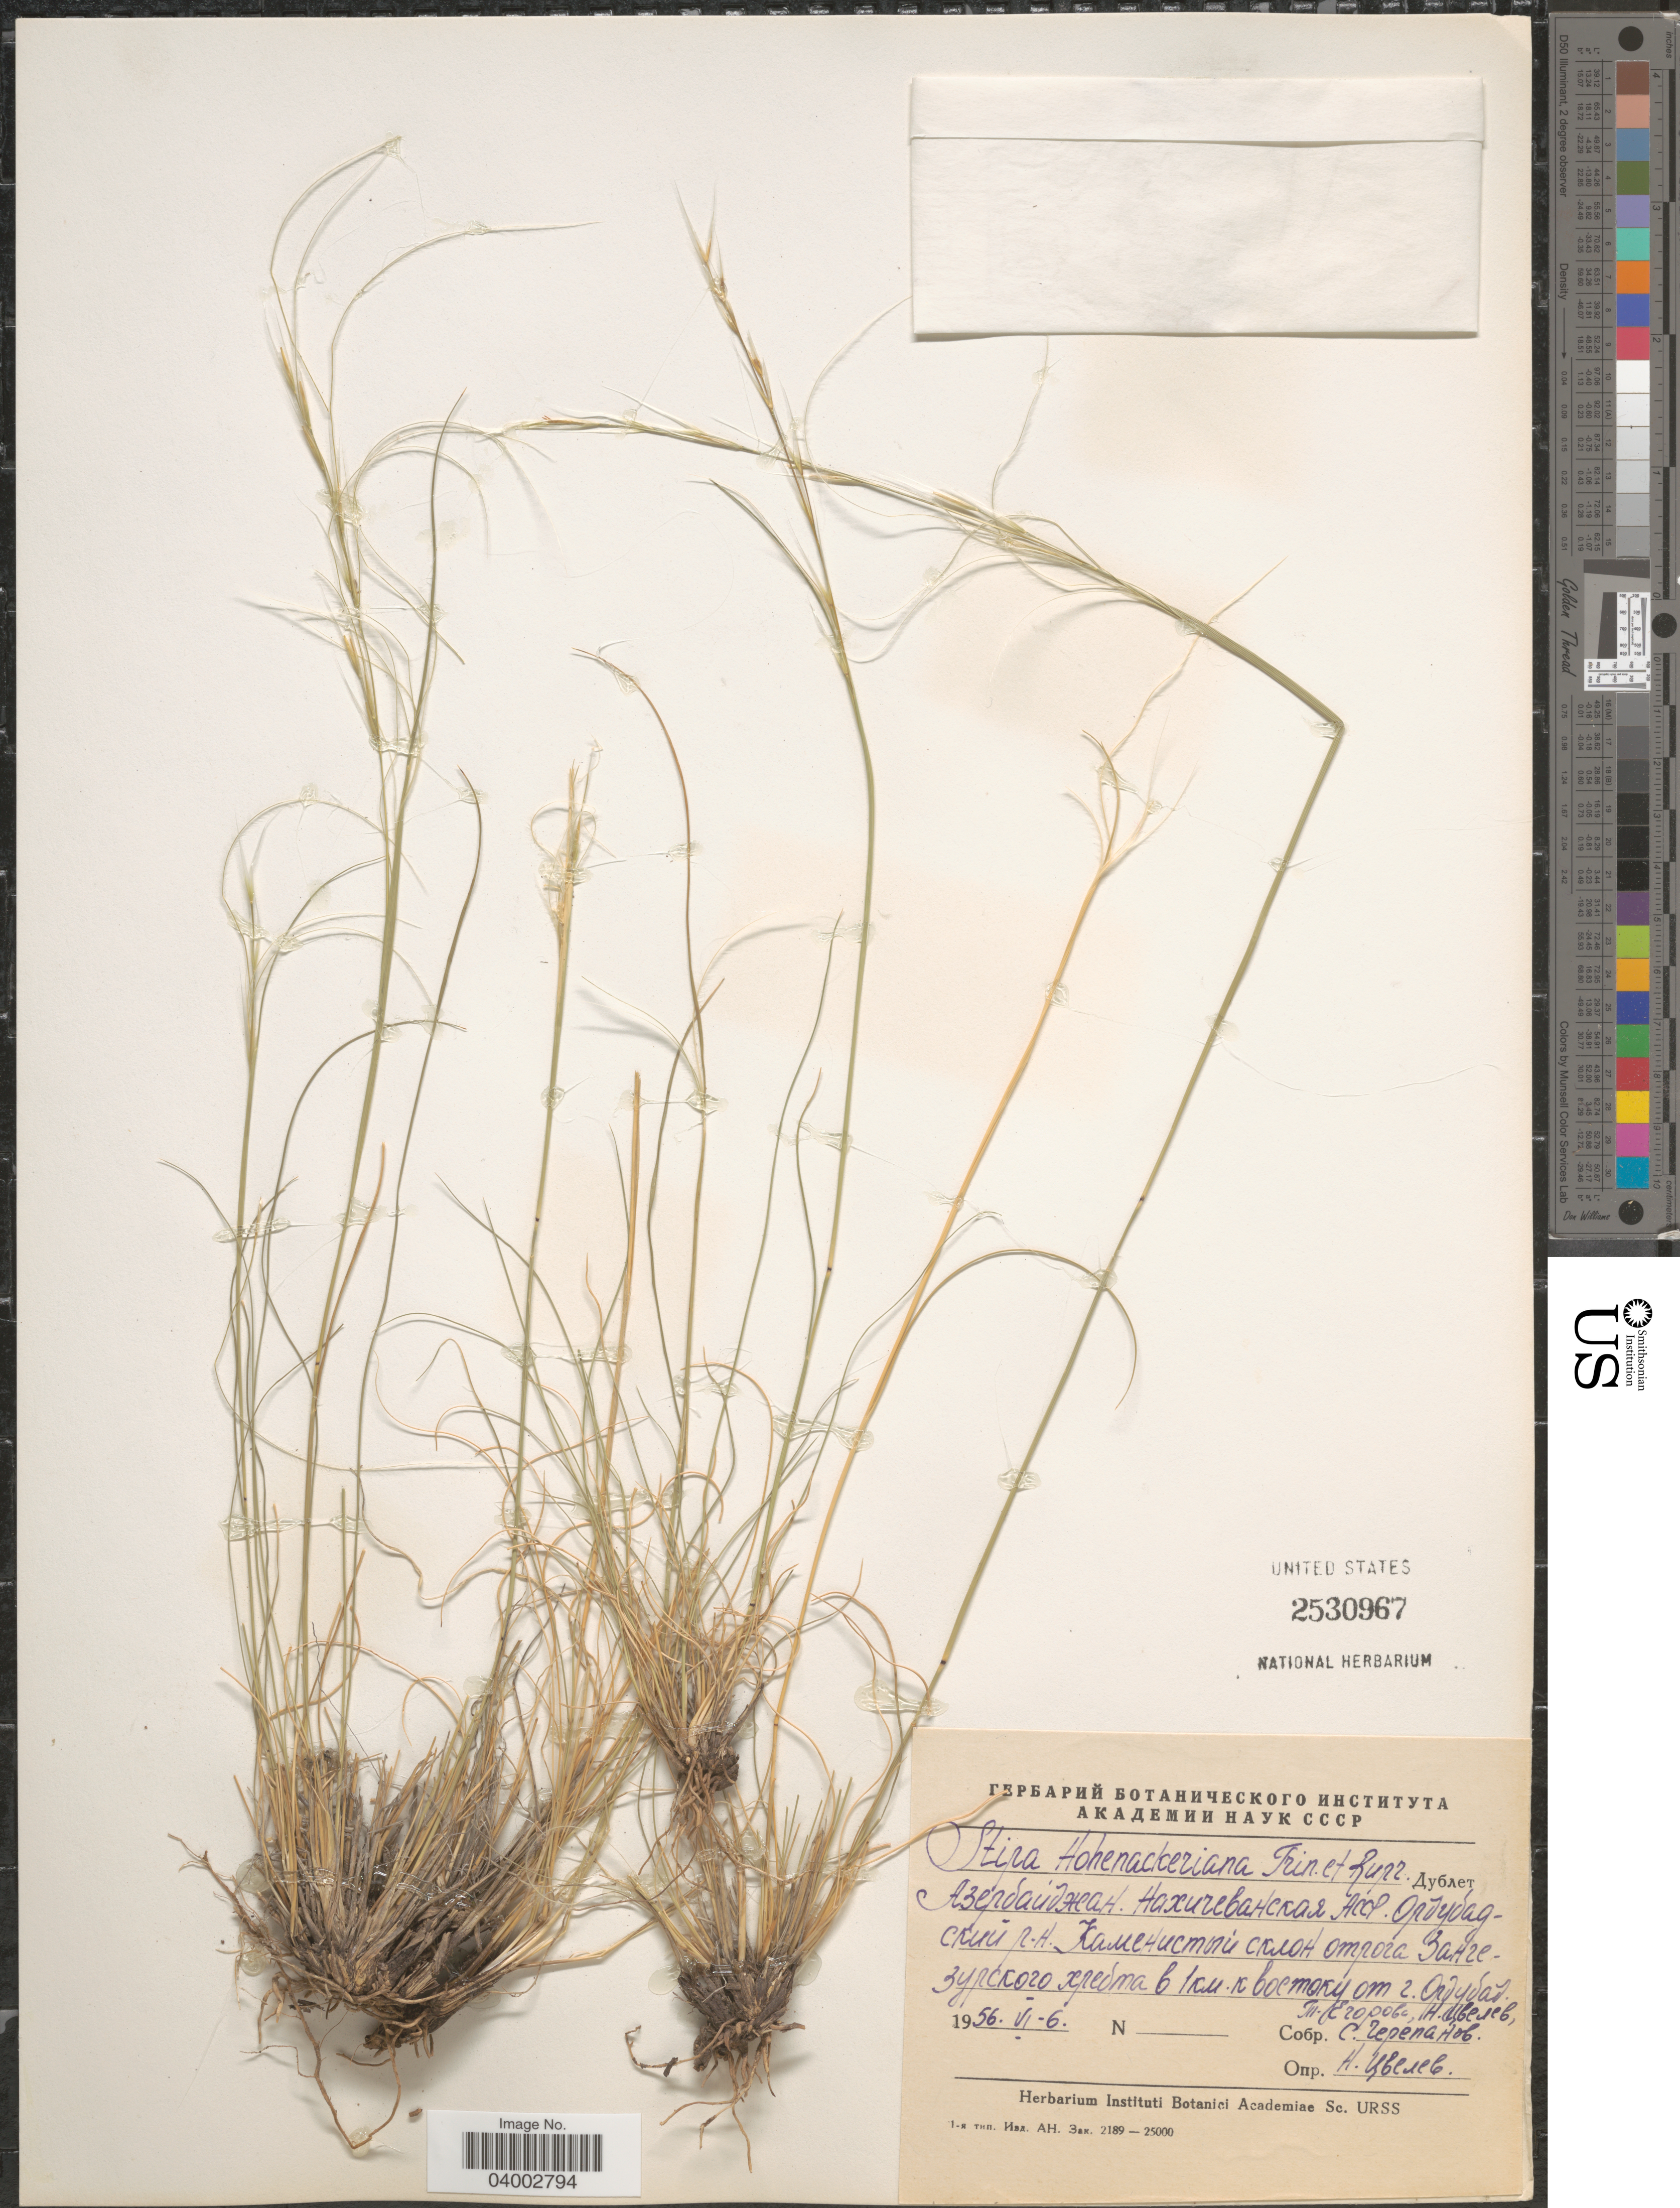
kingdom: Plantae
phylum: Tracheophyta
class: Liliopsida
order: Poales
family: Poaceae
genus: Stipa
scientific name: Stipa hohenackeriana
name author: Trin. & Rupr.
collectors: T. V. Egorova, N. Tsvelev & S. Cherepanov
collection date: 1956-06-06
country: Azerbaijan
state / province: Nakhchivan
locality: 1 km E of Ordubad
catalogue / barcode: US 2530967